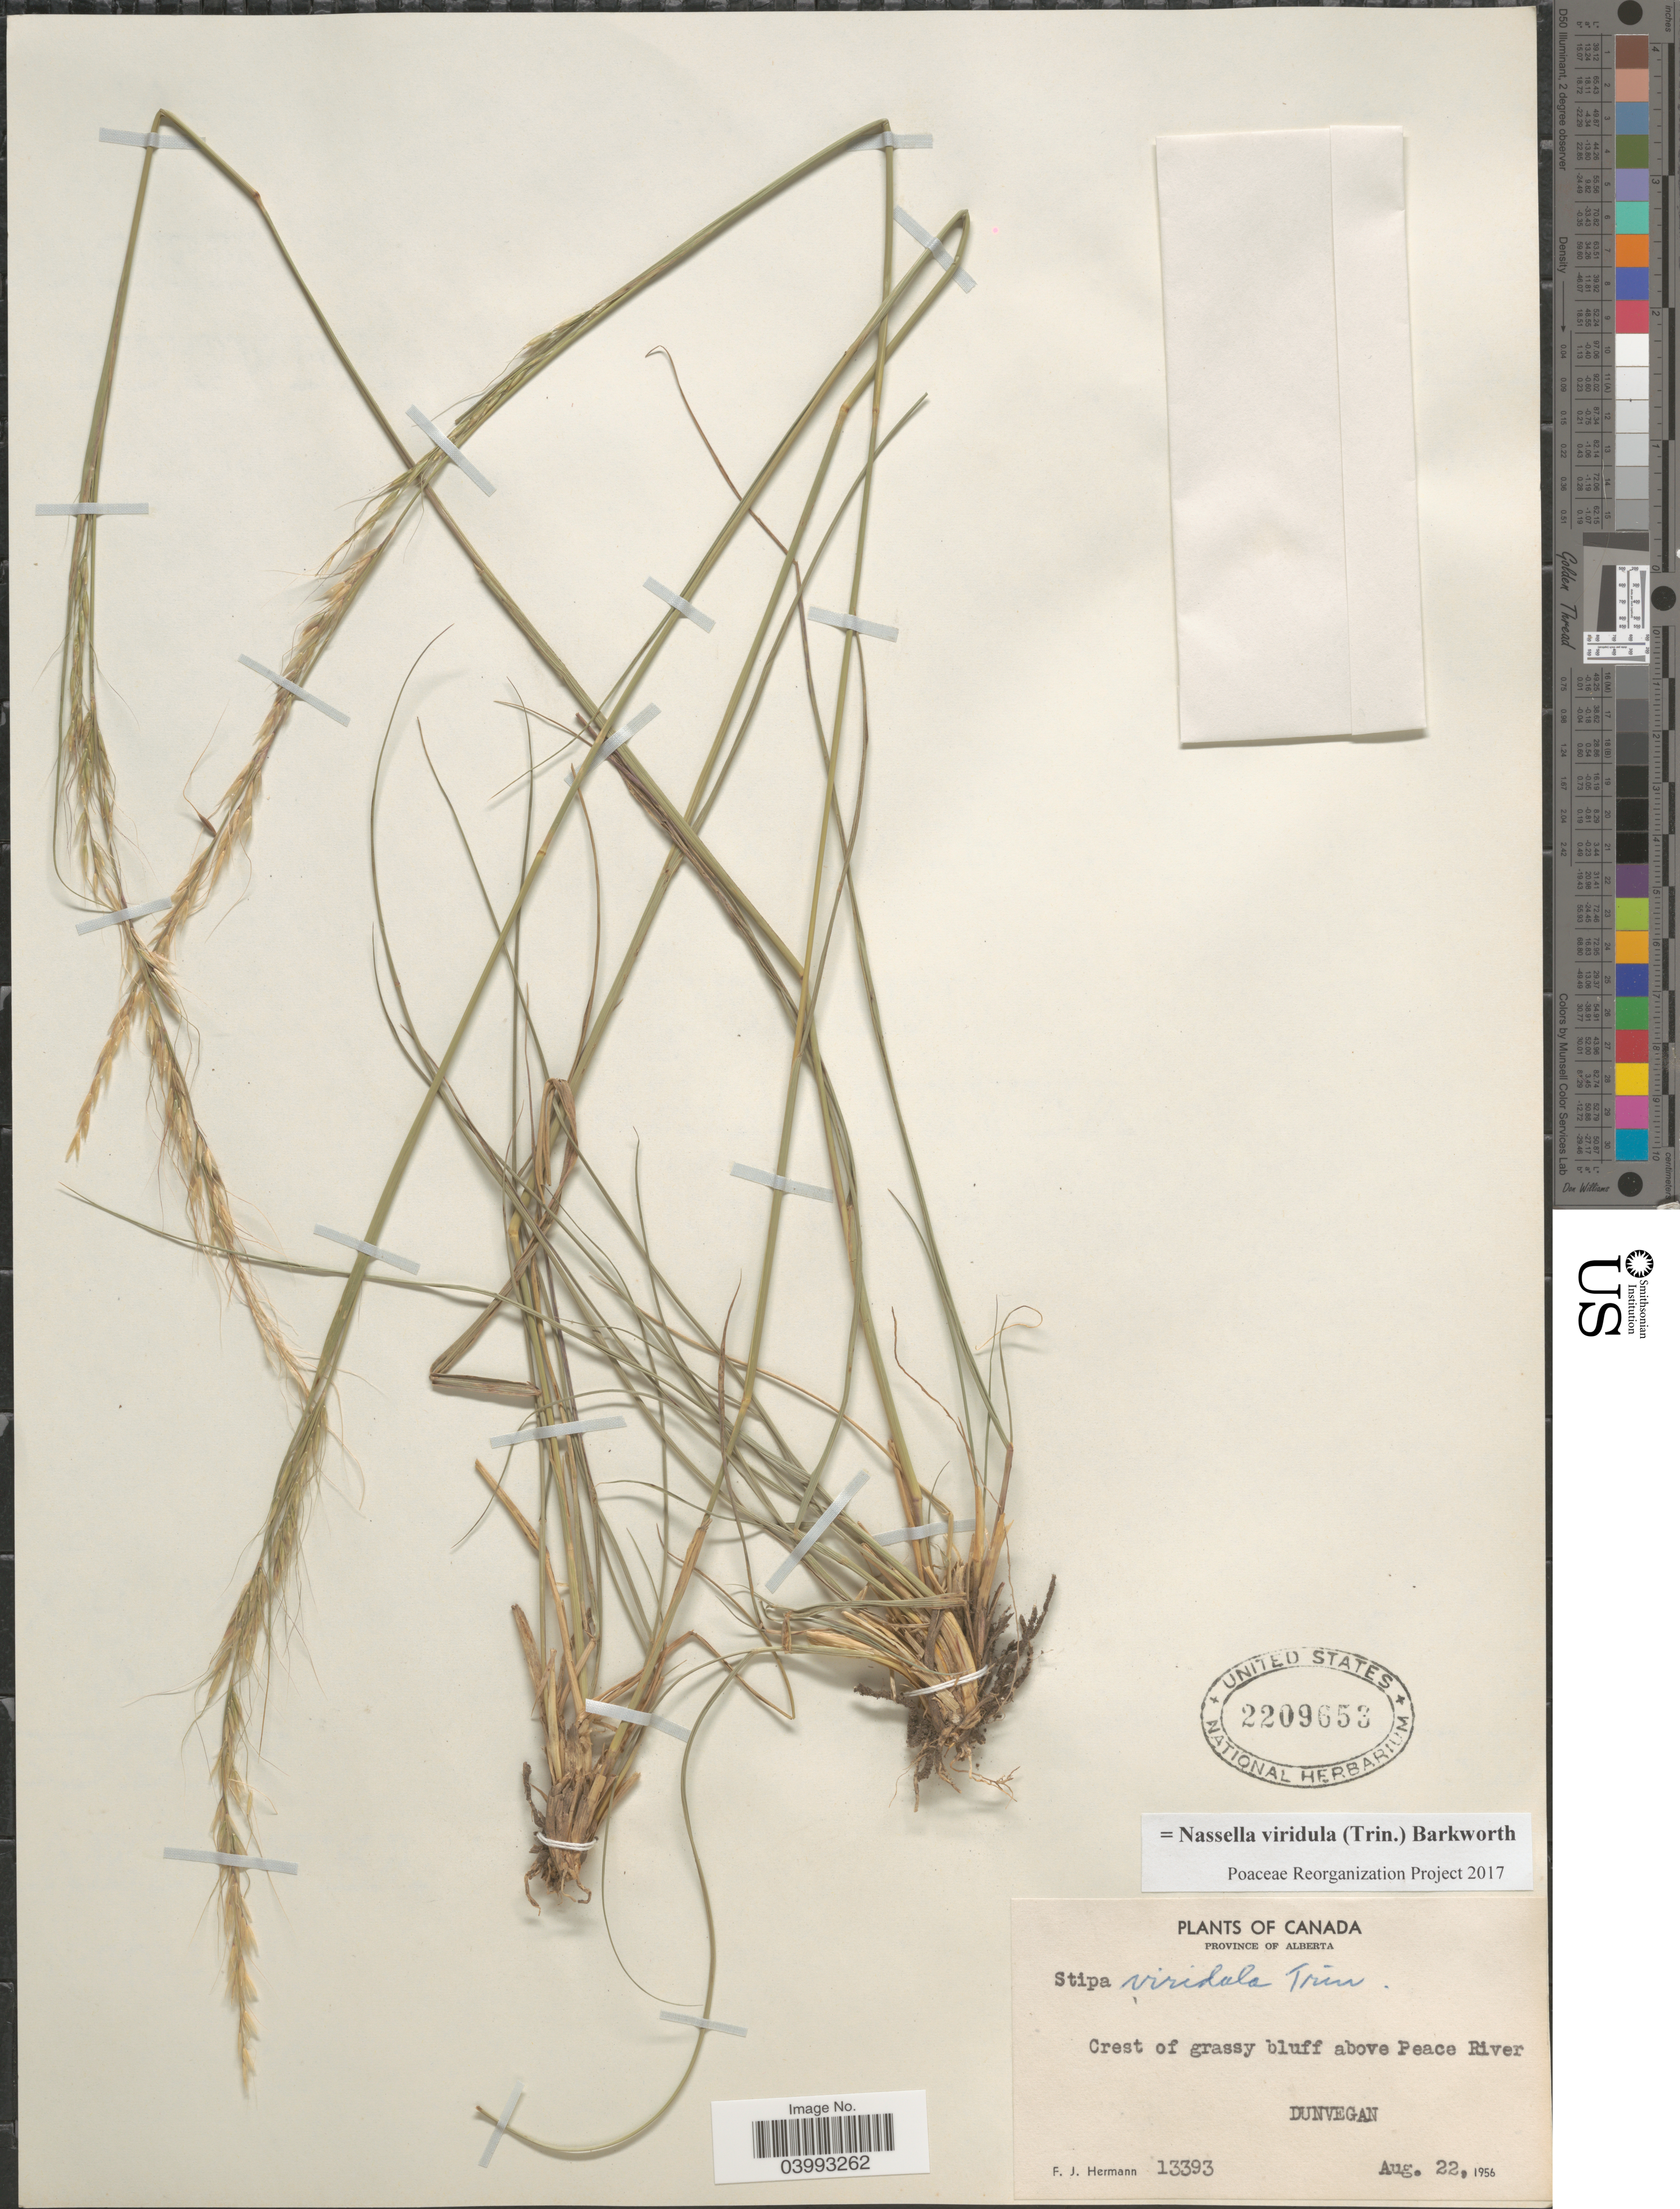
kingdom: Plantae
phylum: Tracheophyta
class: Liliopsida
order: Poales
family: Poaceae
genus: Nassella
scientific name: Nassella viridula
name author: (Trin.) Barkworth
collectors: F. J. Hermann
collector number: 13393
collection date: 1956-08-22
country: Canada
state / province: Alberta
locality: Crest of grassy bluff above Peace River. Dunvegan.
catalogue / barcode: US 2209653